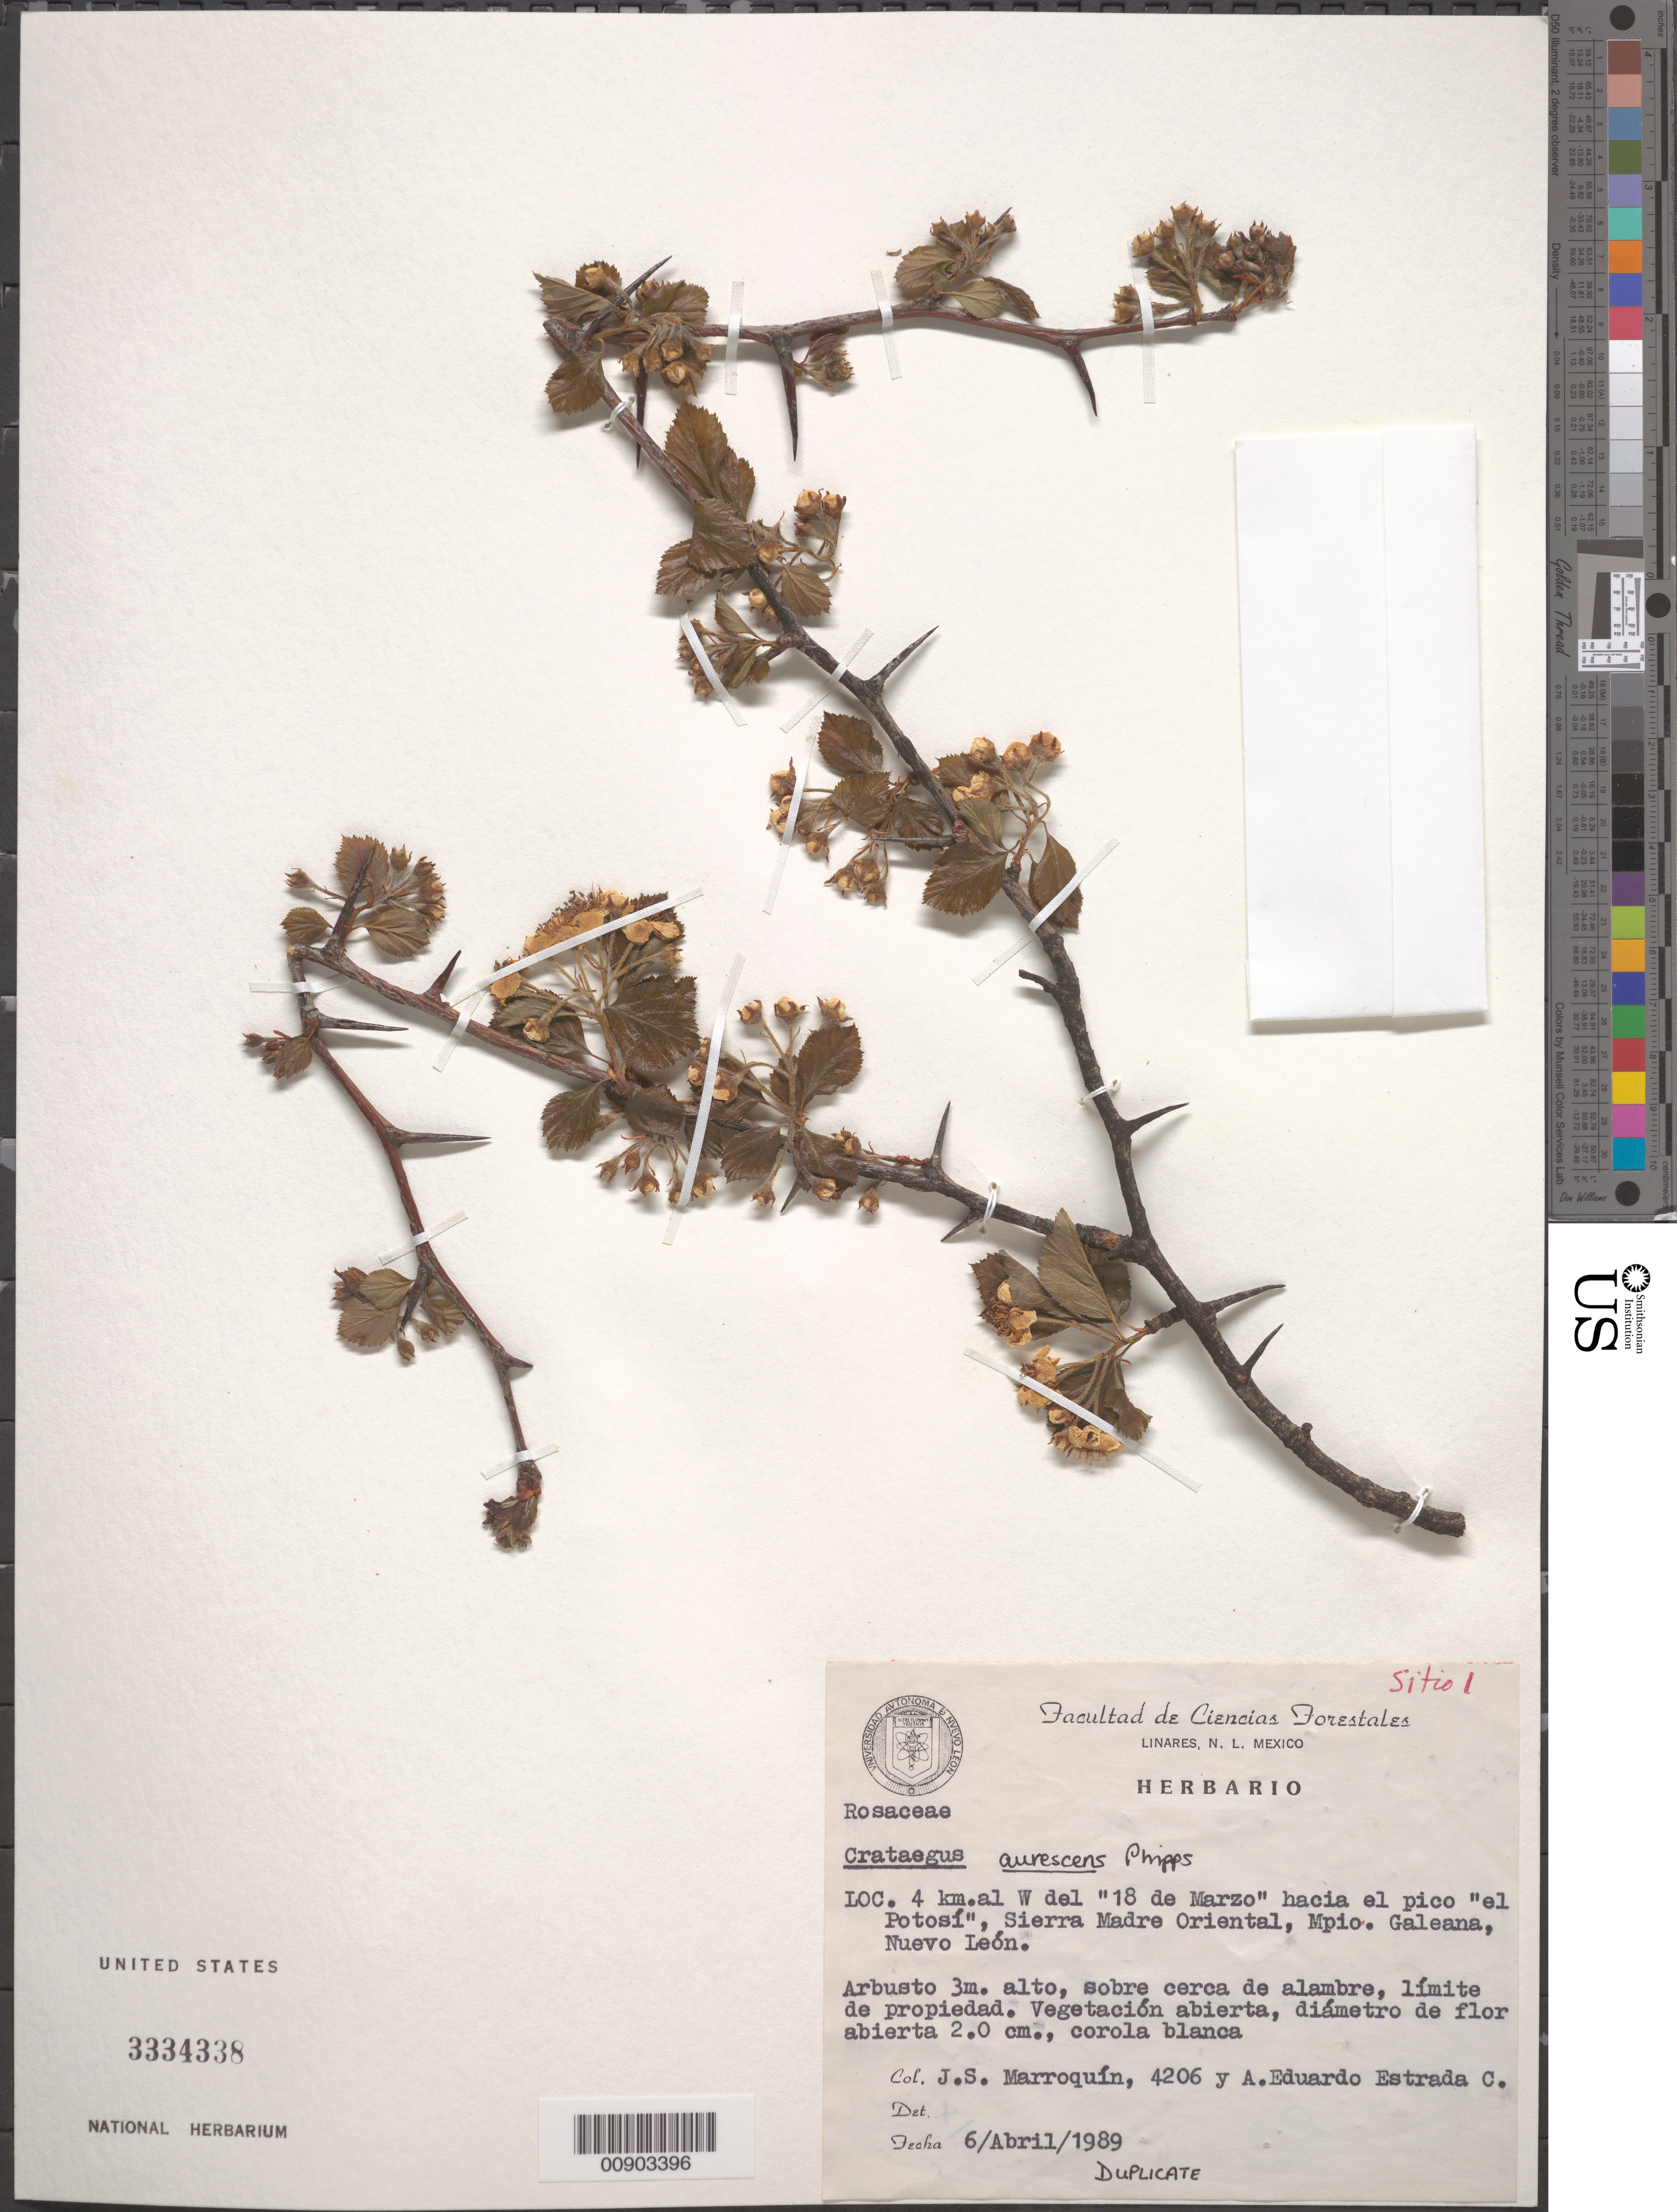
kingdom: Plantae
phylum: Tracheophyta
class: Magnoliopsida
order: Rosales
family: Rosaceae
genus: Crataegus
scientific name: Crataegus aurescens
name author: J.B. Phipps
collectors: J. Marroquin & A. E. Estrada-C.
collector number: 4206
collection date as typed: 06 Apr 1989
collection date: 1989-04-06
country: Mexico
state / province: Nuevo León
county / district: Galeana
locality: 4 km. al W del "18 de Marzo", hacia el pico "El Potosí", Sierra Madre Oriental, Mpio. Galeana, Nuevo León. Sitio 1.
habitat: Sobre cerca de alambre , límite de propiedad. Vegetación abierta.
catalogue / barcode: US 3334338